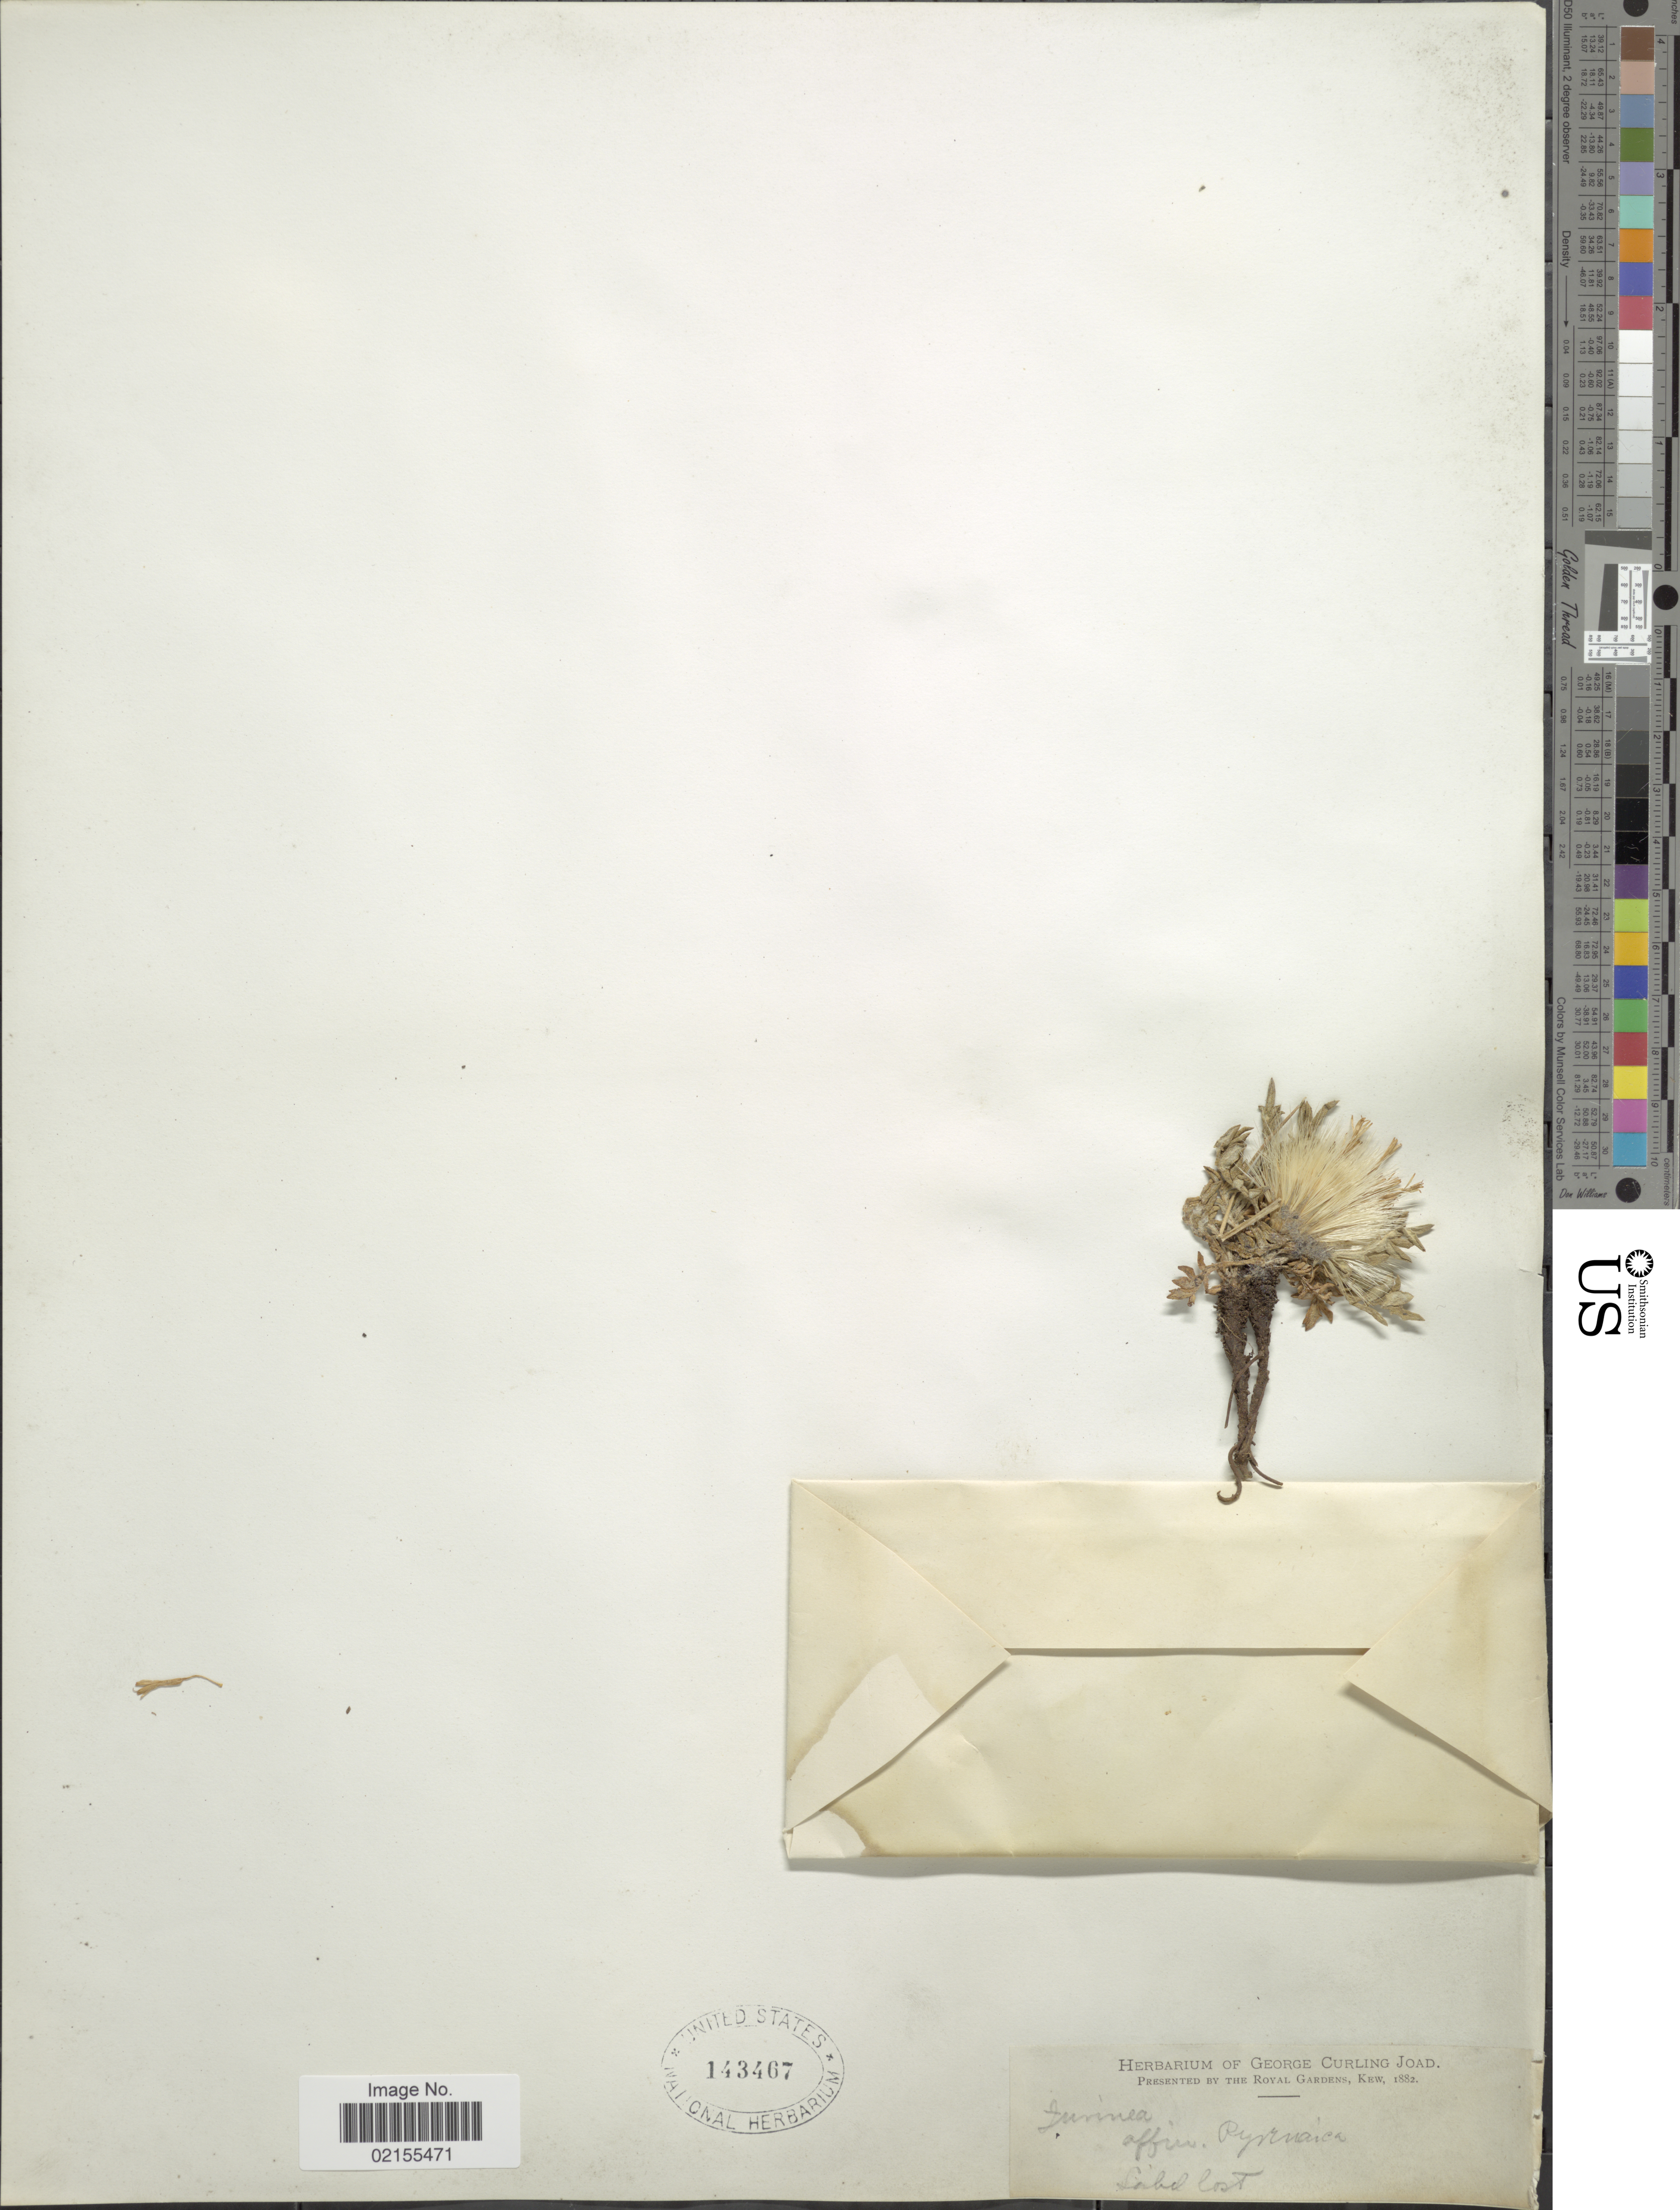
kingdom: Plantae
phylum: Tracheophyta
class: Magnoliopsida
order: Asterales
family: Asteraceae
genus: Jurinea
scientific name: Jurinea humilis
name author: (Desf.) DC.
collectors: ex herb. George Curling Joad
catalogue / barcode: US 143467